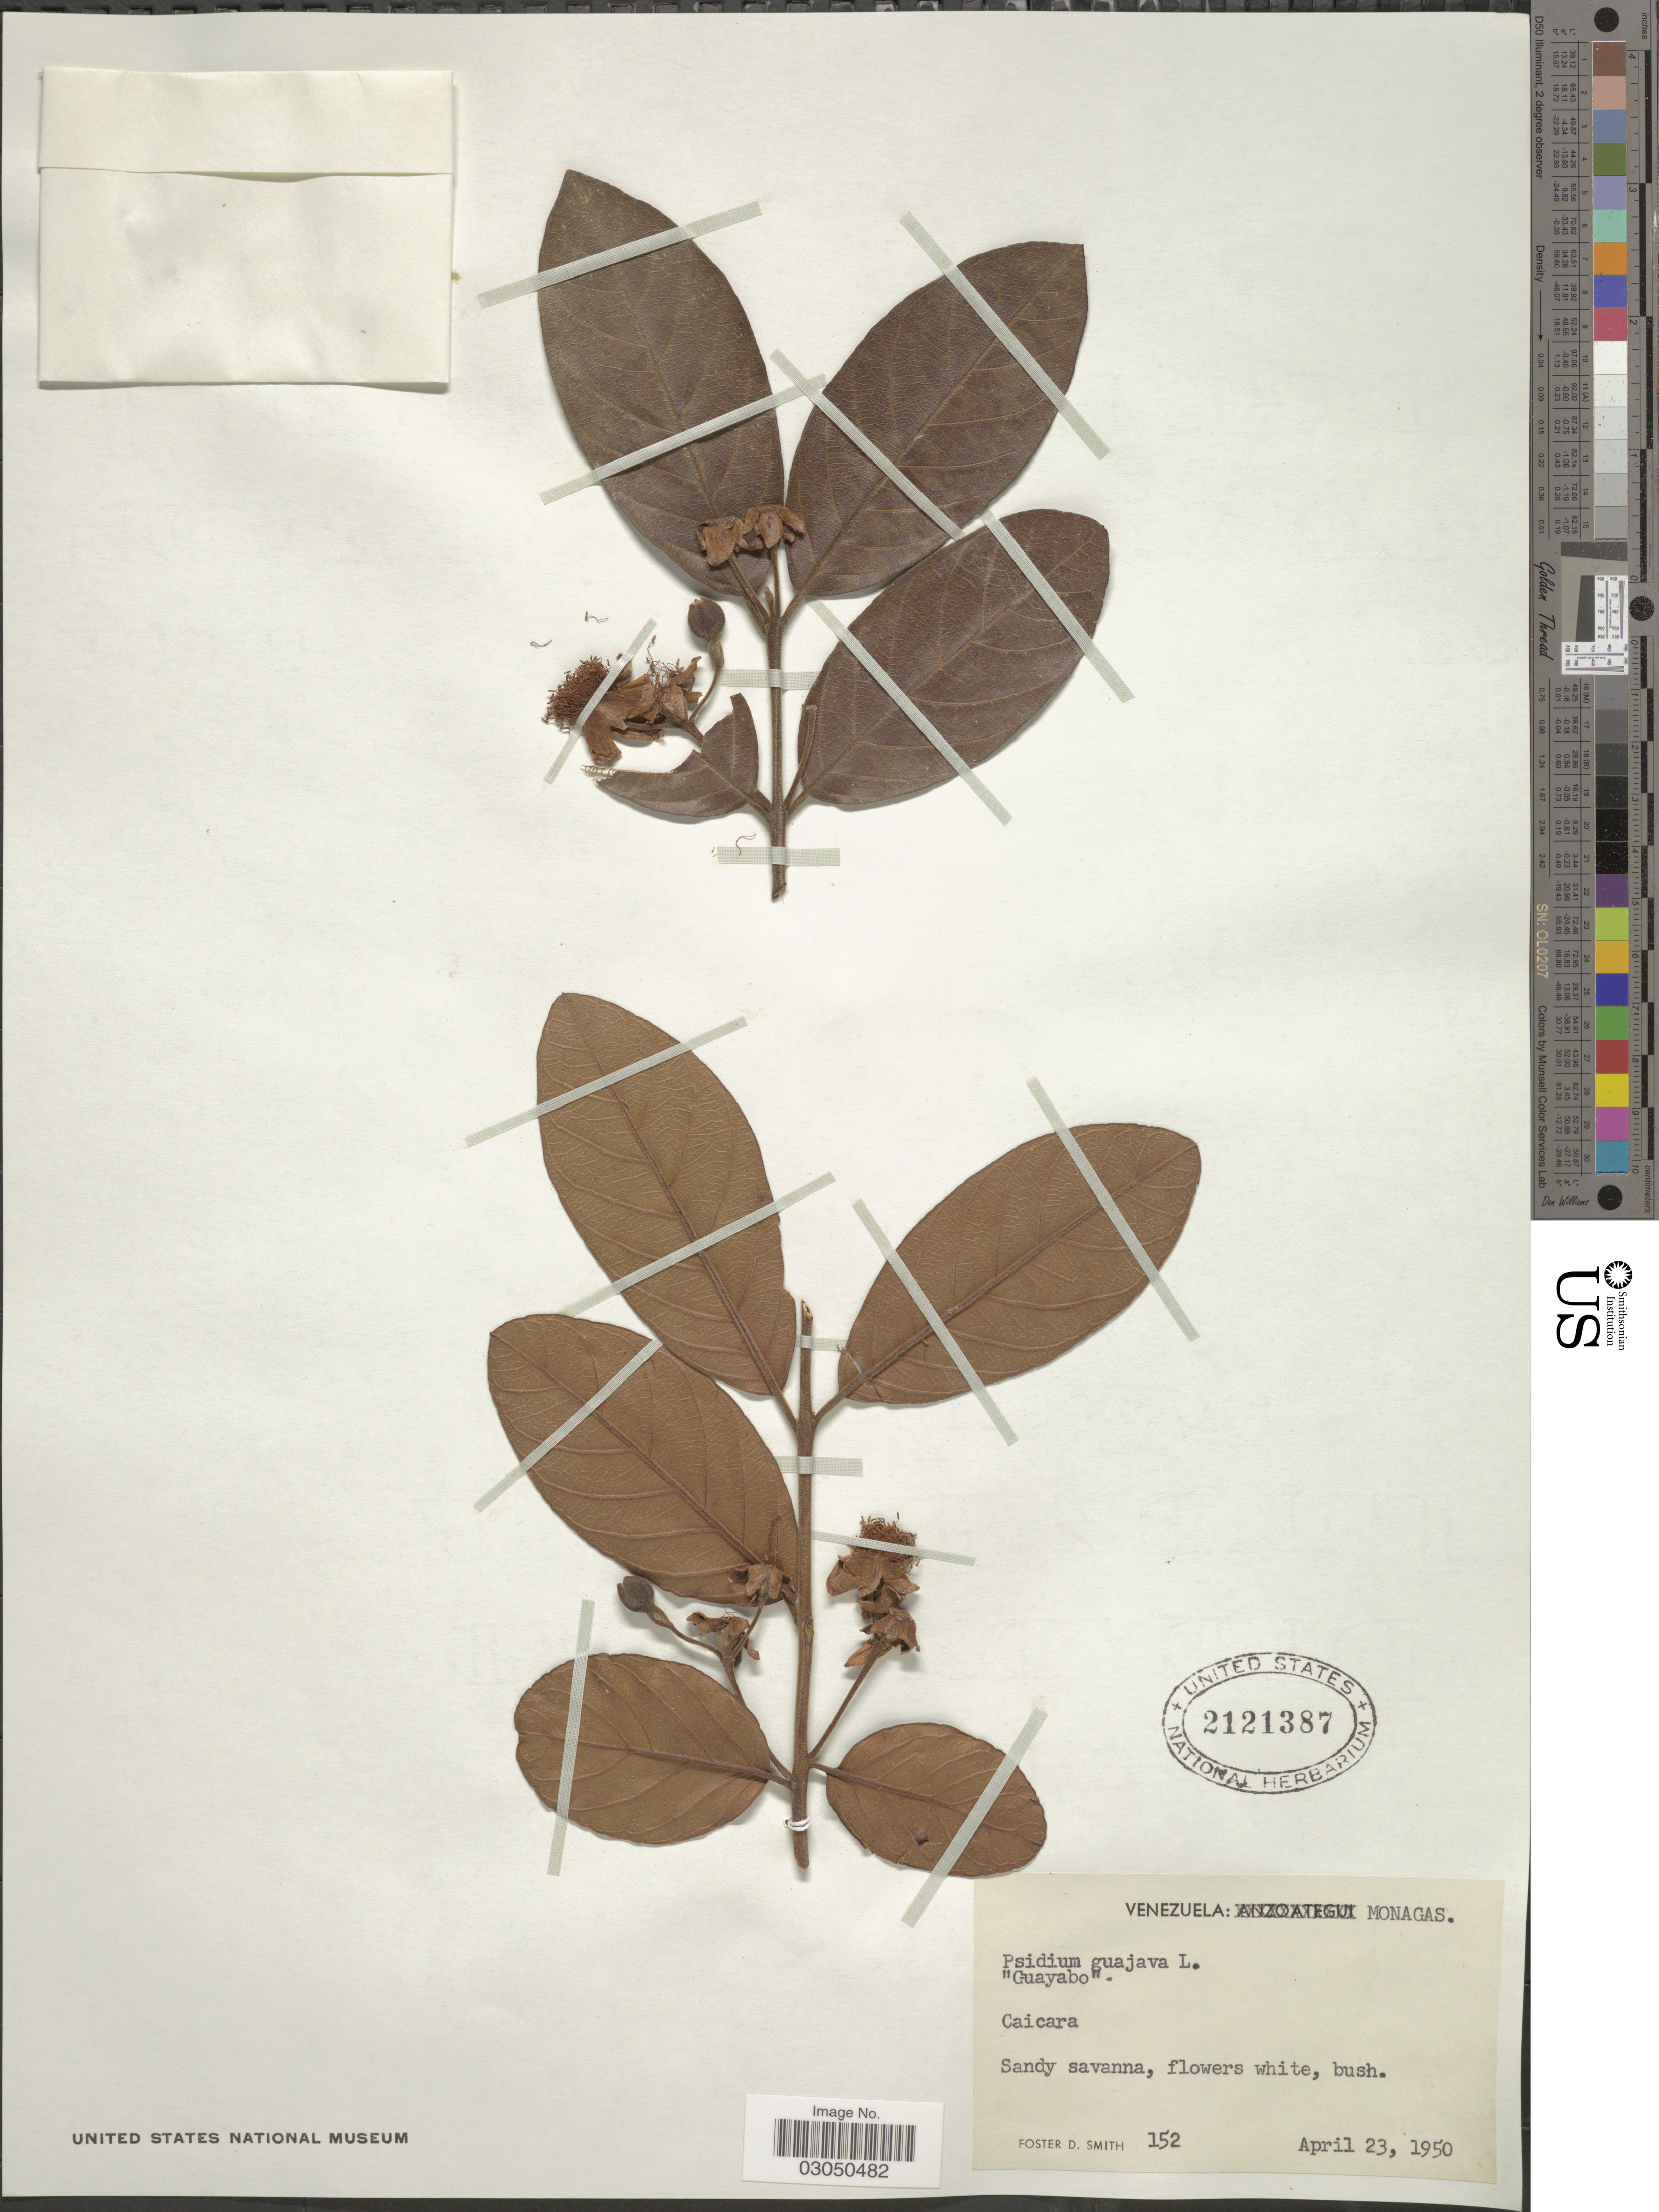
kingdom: Plantae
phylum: Tracheophyta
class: Magnoliopsida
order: Myrtales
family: Myrtaceae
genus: Psidium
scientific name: Psidium guajava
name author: L.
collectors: F. Smith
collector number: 152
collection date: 1950-04-23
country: Venezuela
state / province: Monagas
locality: Caicara.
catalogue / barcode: US 2121387